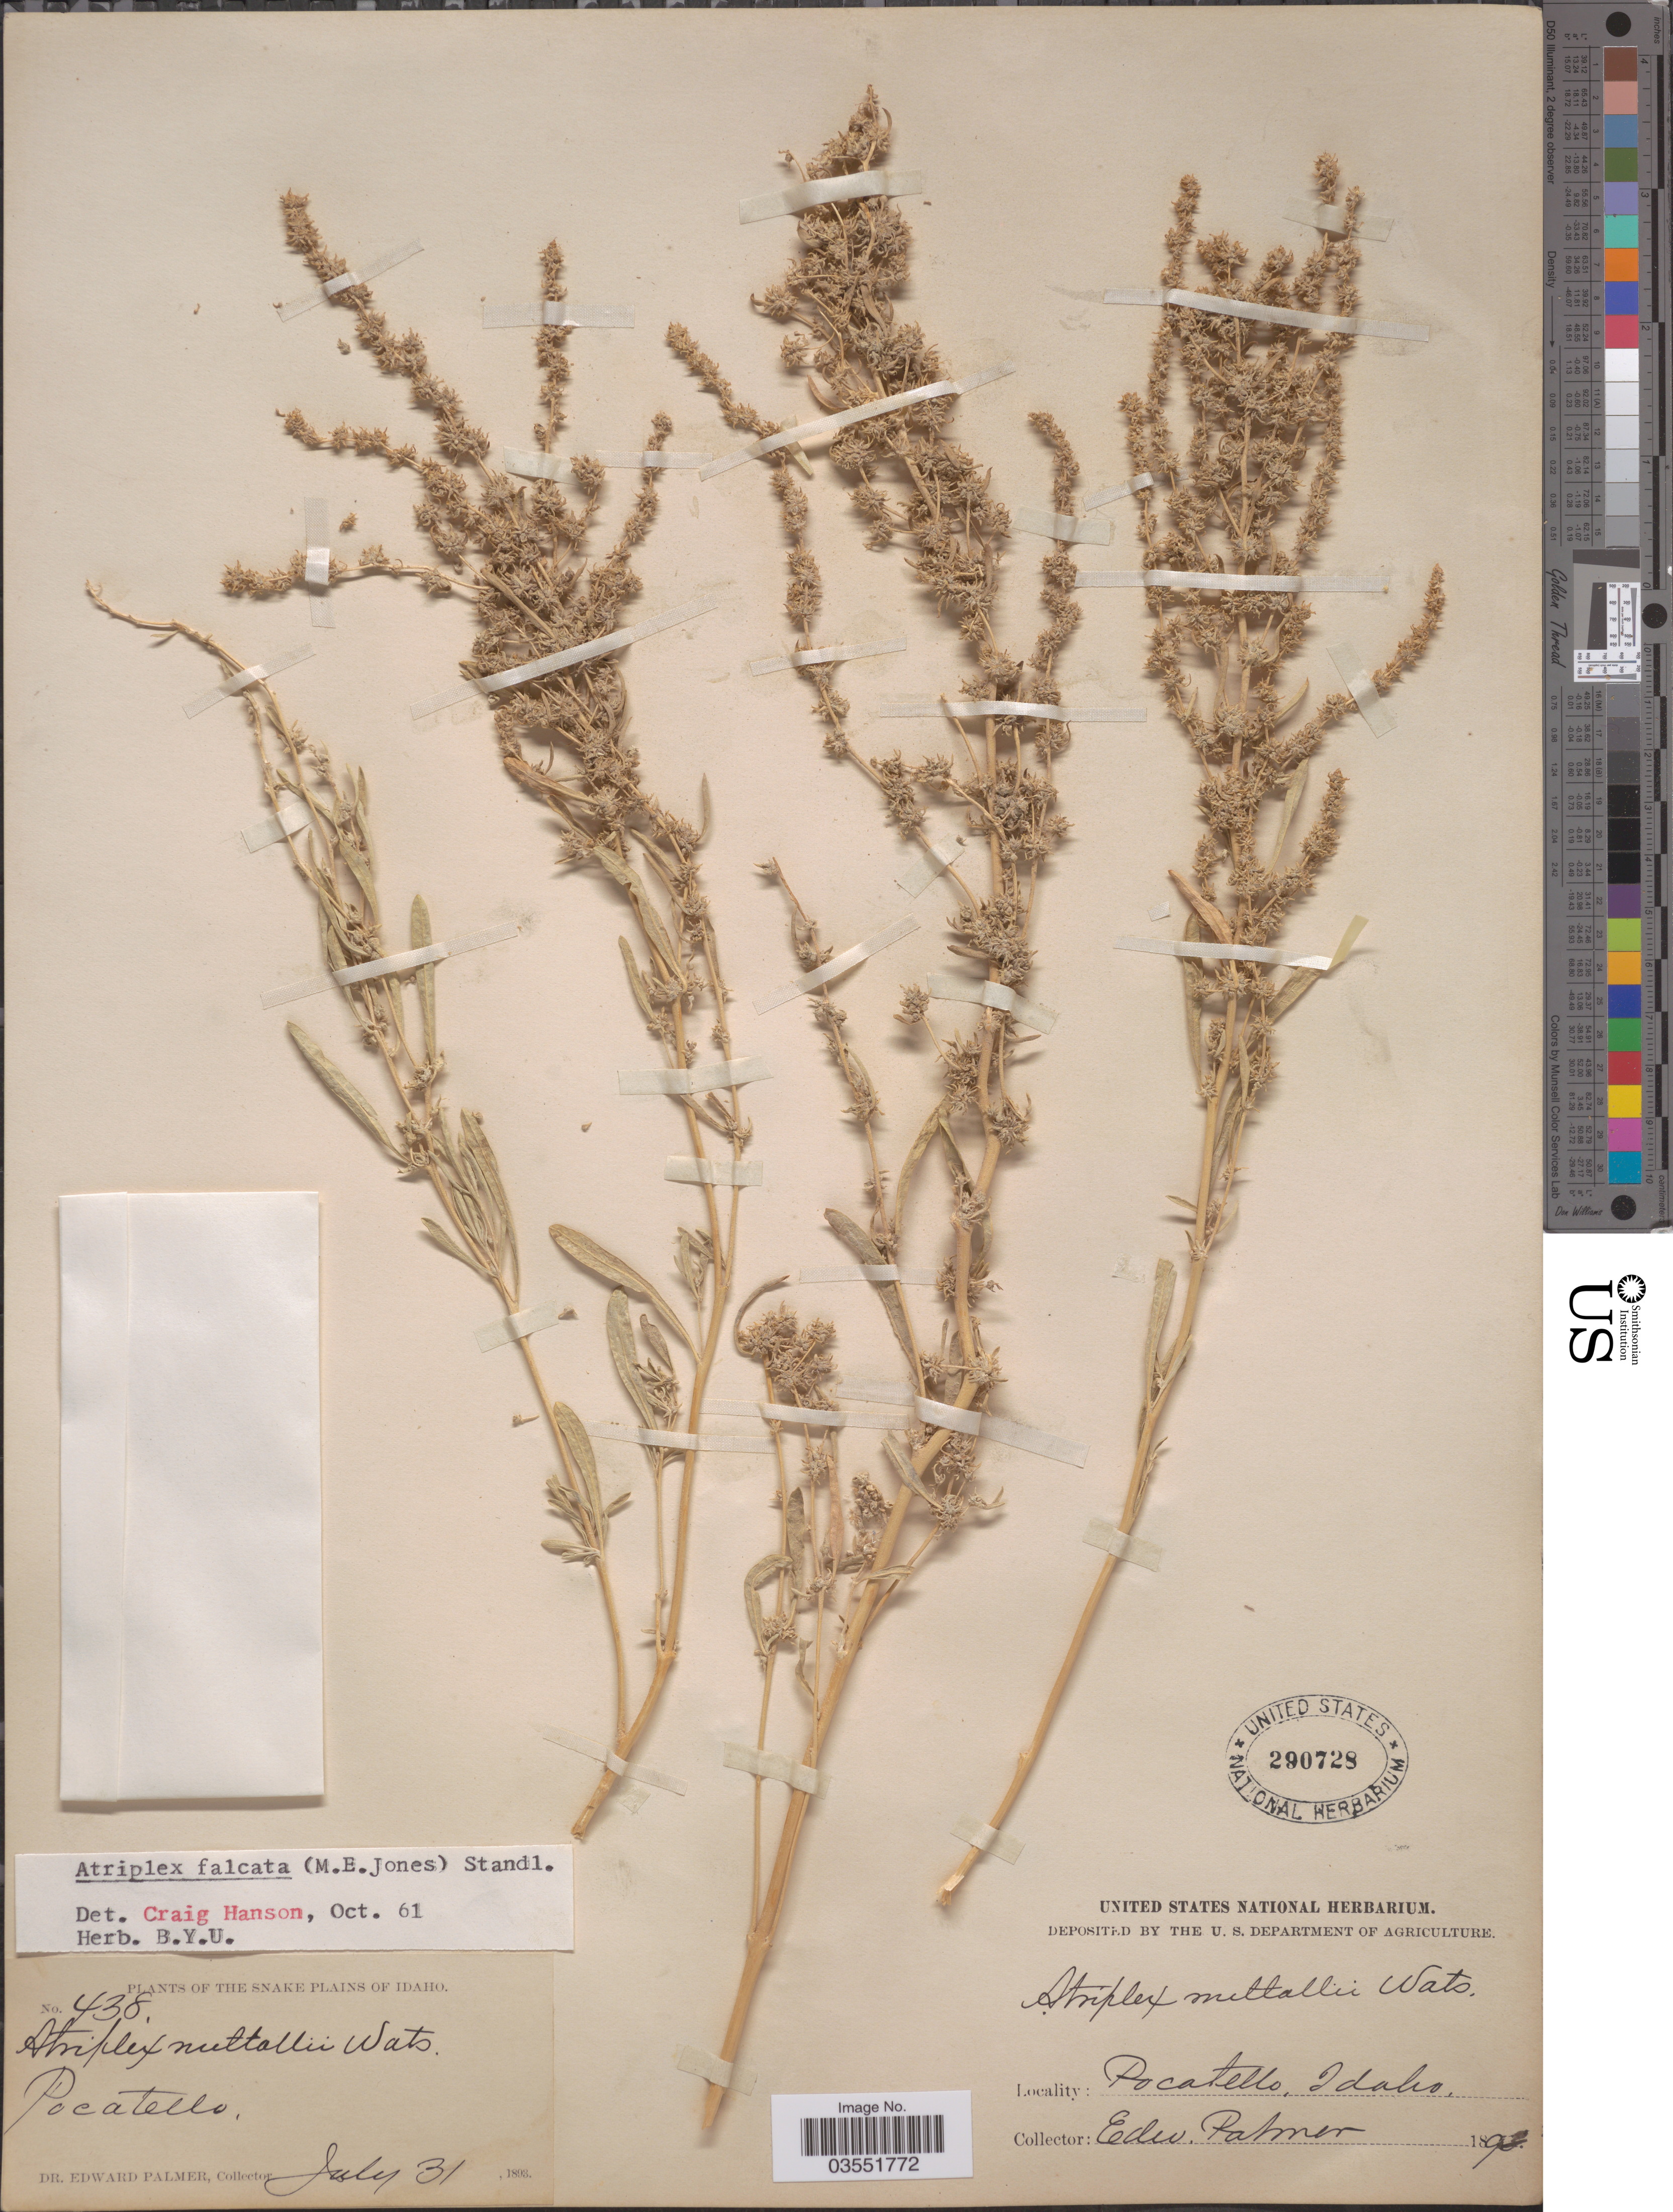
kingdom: Plantae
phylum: Tracheophyta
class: Magnoliopsida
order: Caryophyllales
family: Amaranthaceae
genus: Atriplex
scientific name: Atriplex falcata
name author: (M.E. Jones) Standl.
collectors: E. Palmer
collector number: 438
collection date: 1893-07-31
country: United States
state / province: Idaho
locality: Snake Plains of Idaho. Pocatello.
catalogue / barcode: US 290728